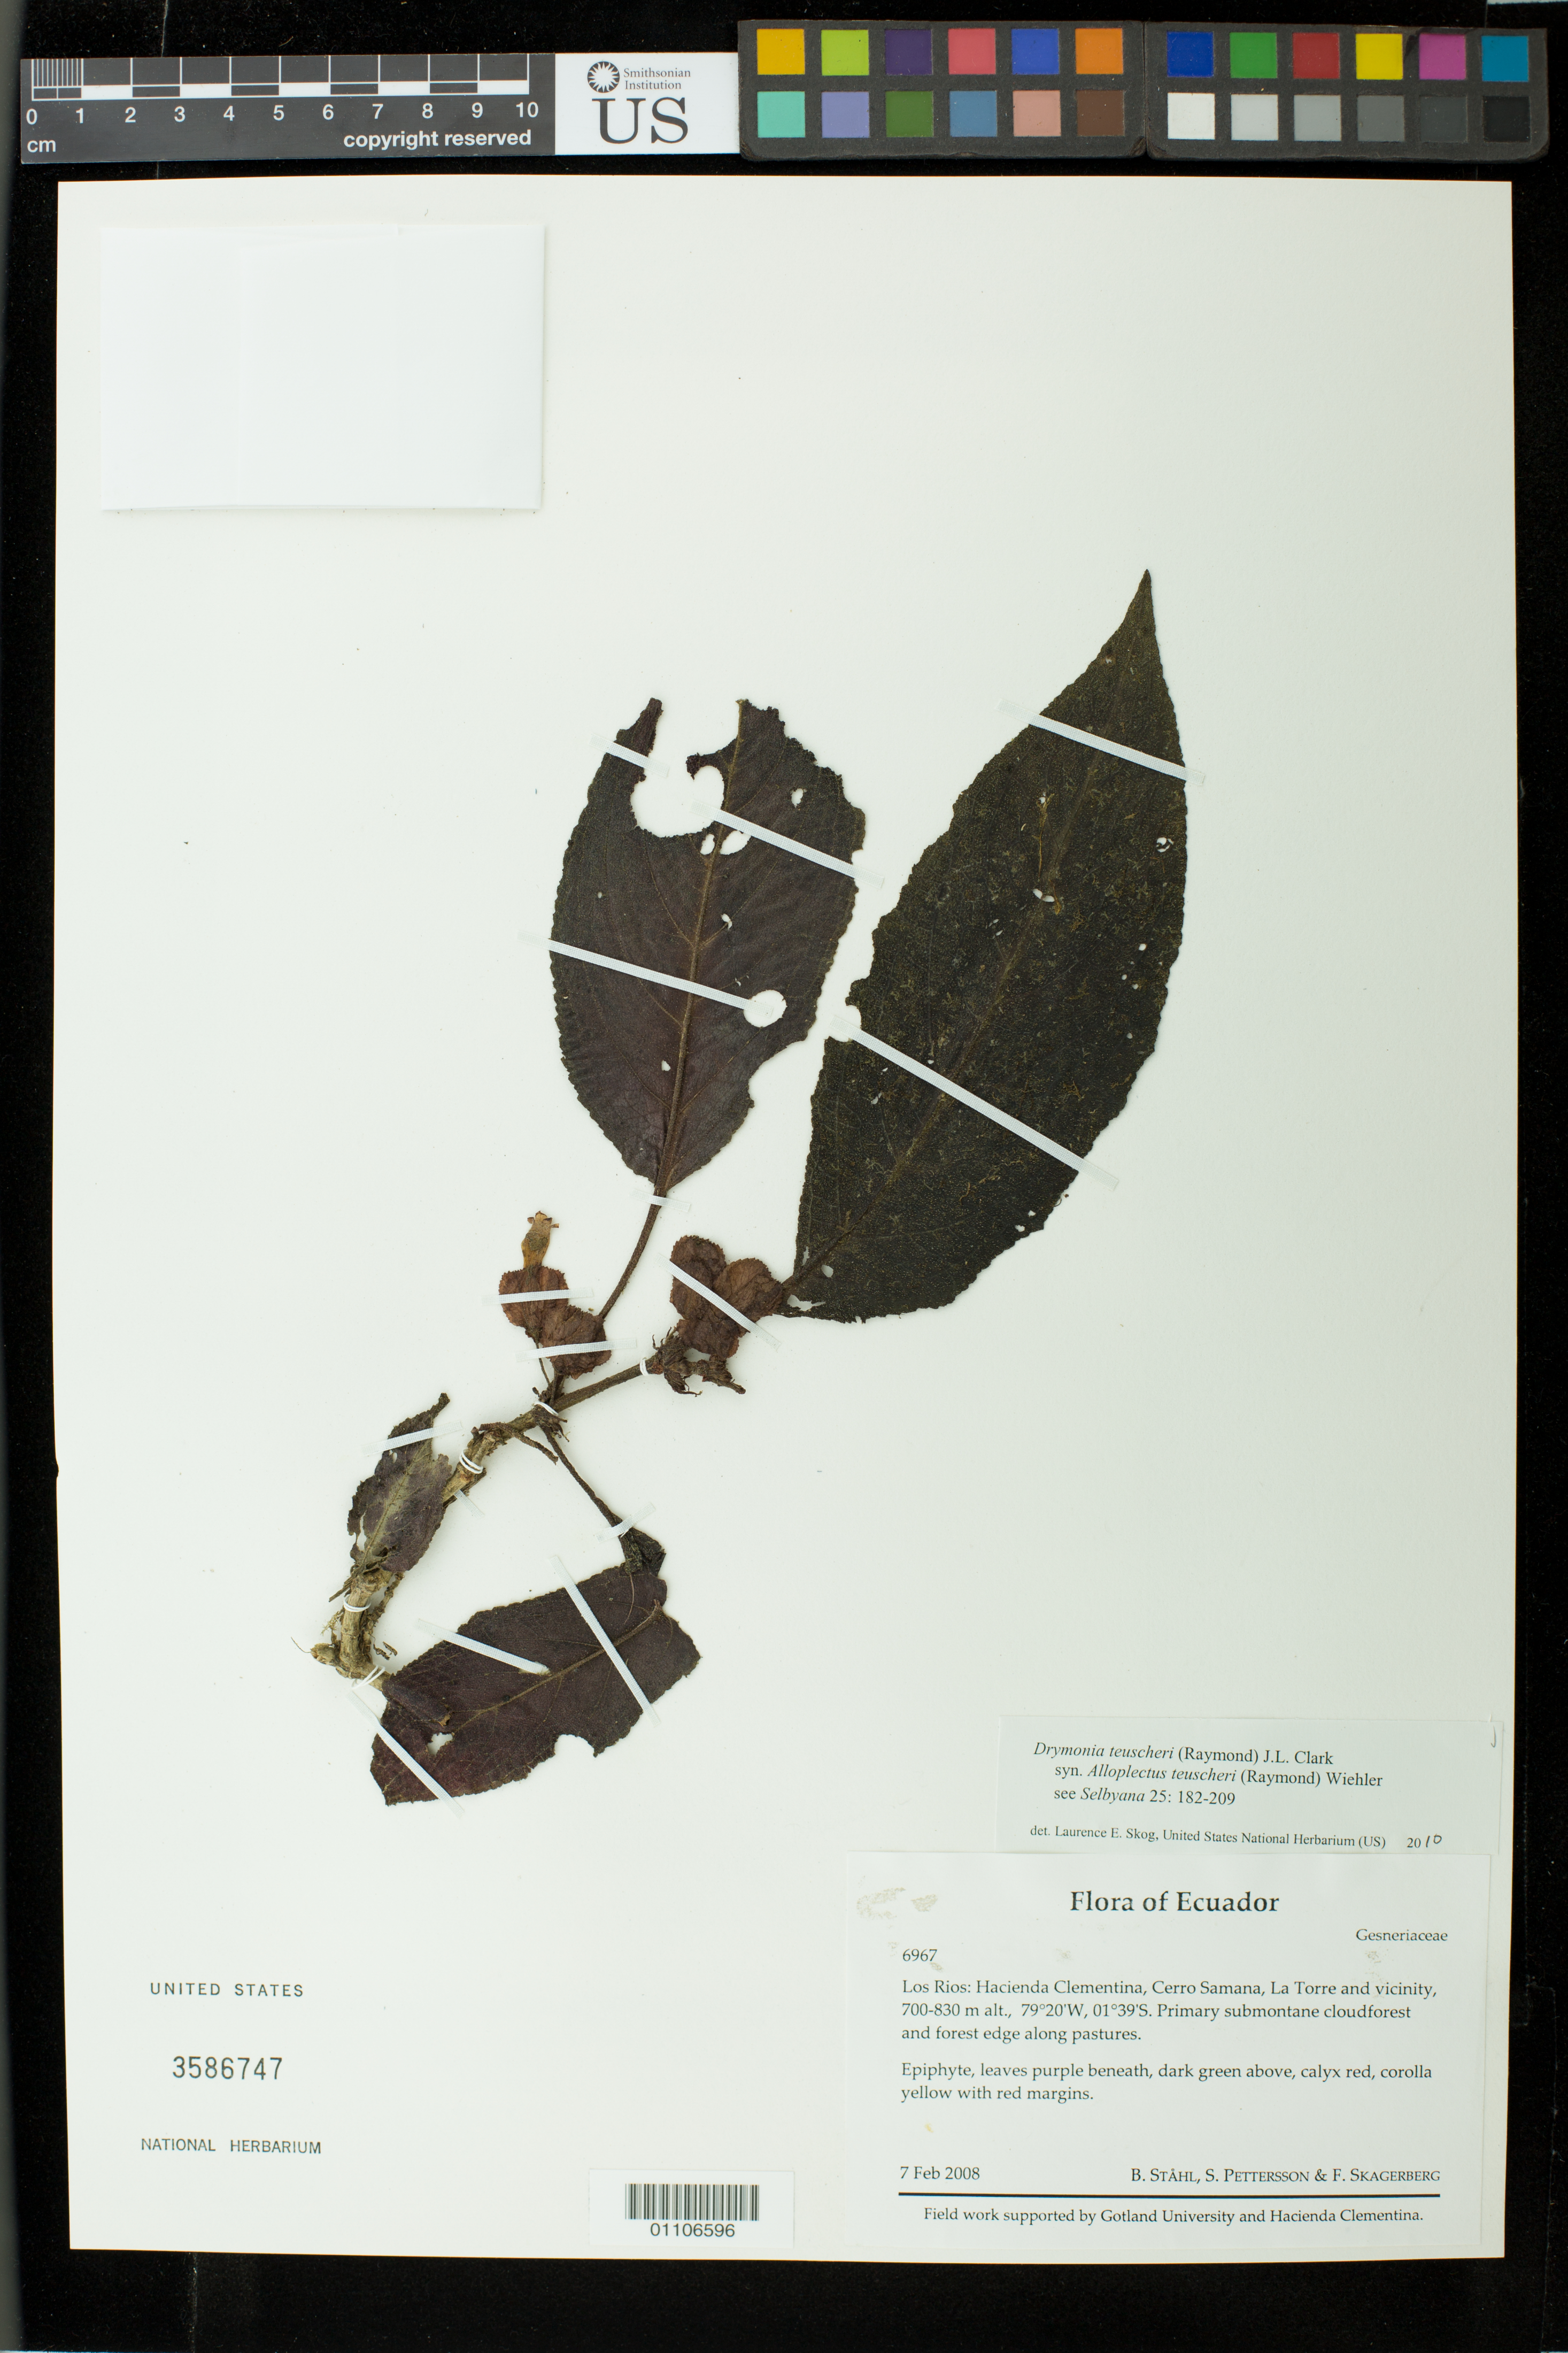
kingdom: Plantae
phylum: Tracheophyta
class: Magnoliopsida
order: Lamiales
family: Gesneriaceae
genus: Drymonia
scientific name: Drymonia teuscheri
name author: (Raymond) J.L. Clark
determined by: Skog, Laurence E.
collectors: B. Ståhl, S. Pettersson & F. Skagerberg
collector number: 6967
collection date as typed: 07 Feb 2008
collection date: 2008-02-07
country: Ecuador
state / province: Los Ríos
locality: Los Ríos: Hacienda Clementina, Cerro Samama, La Torre and vicinity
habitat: Primary submontane cloud forest and forest edge along pastures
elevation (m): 700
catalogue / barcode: US 3586747